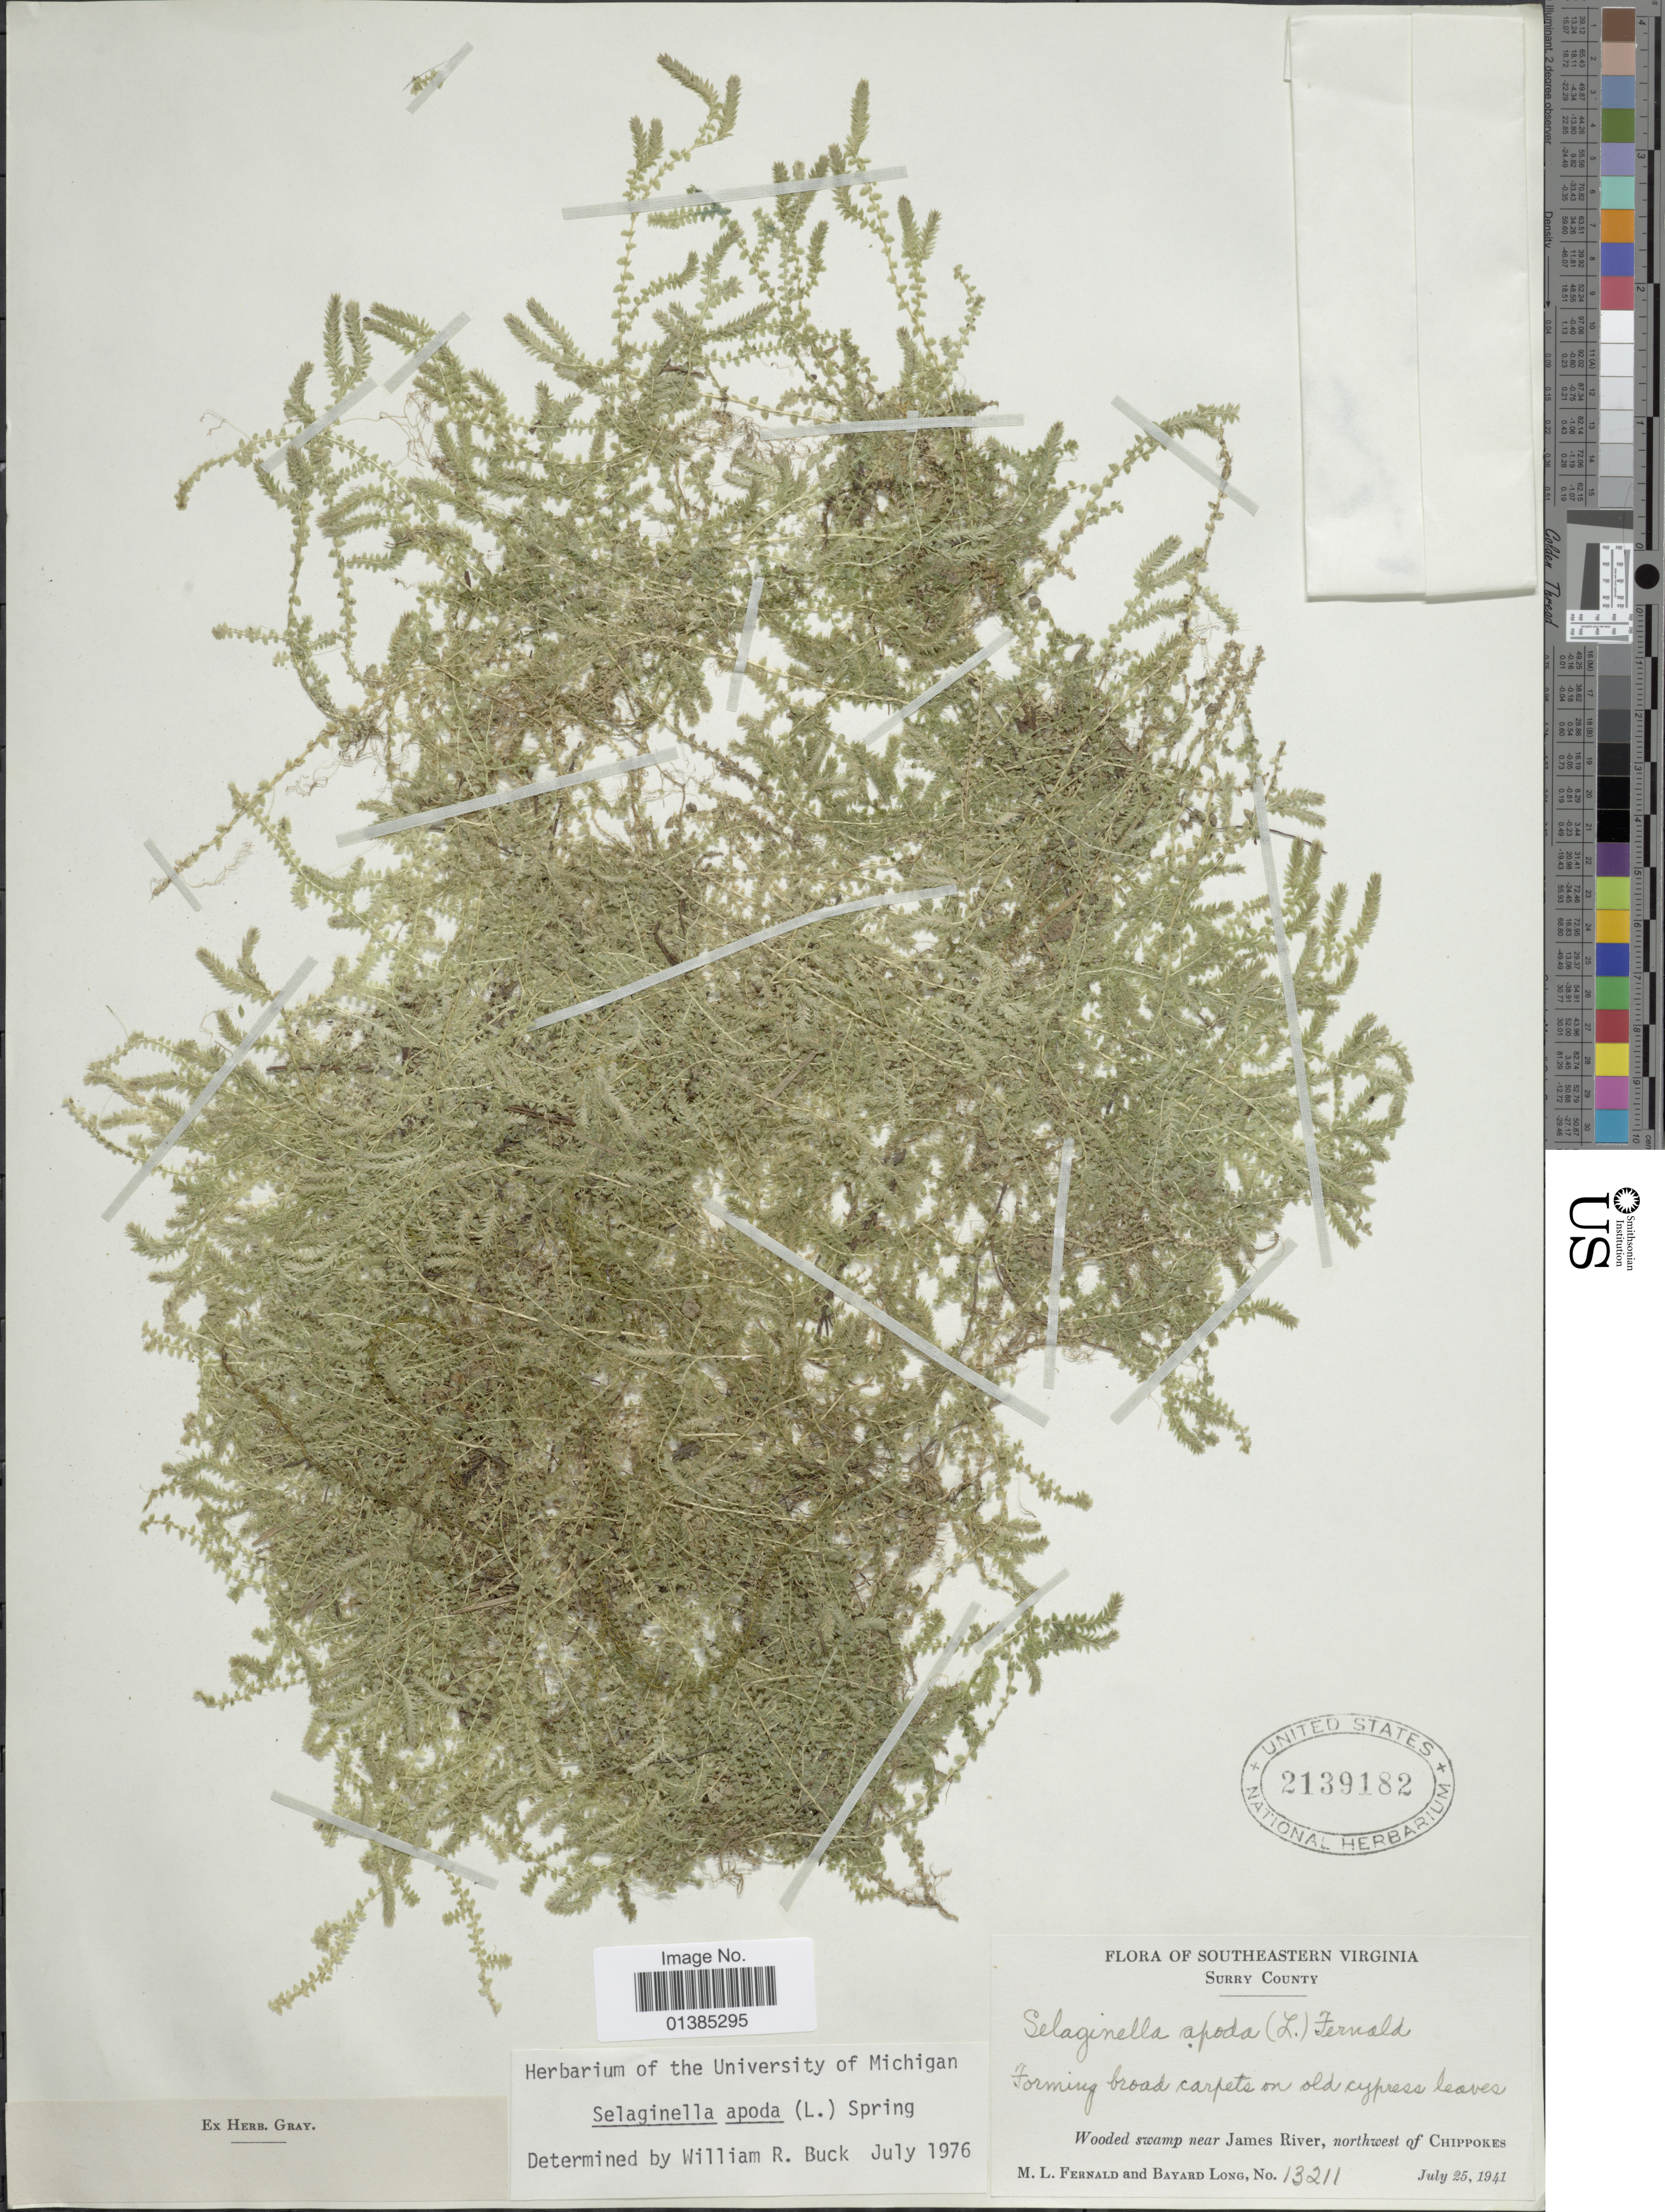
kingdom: Plantae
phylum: Tracheophyta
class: Lycopodiopsida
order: Selaginellales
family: Selaginellaceae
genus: Selaginella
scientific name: Selaginella apus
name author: Spring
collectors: M. L. Fernald & B. H. Long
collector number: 13211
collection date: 1941-07-25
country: United States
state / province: Virginia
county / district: Surry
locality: Southeastern Virginia. Surry County. Wooded swamp near James River, northwest of Chippokes.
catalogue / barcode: US 2139182